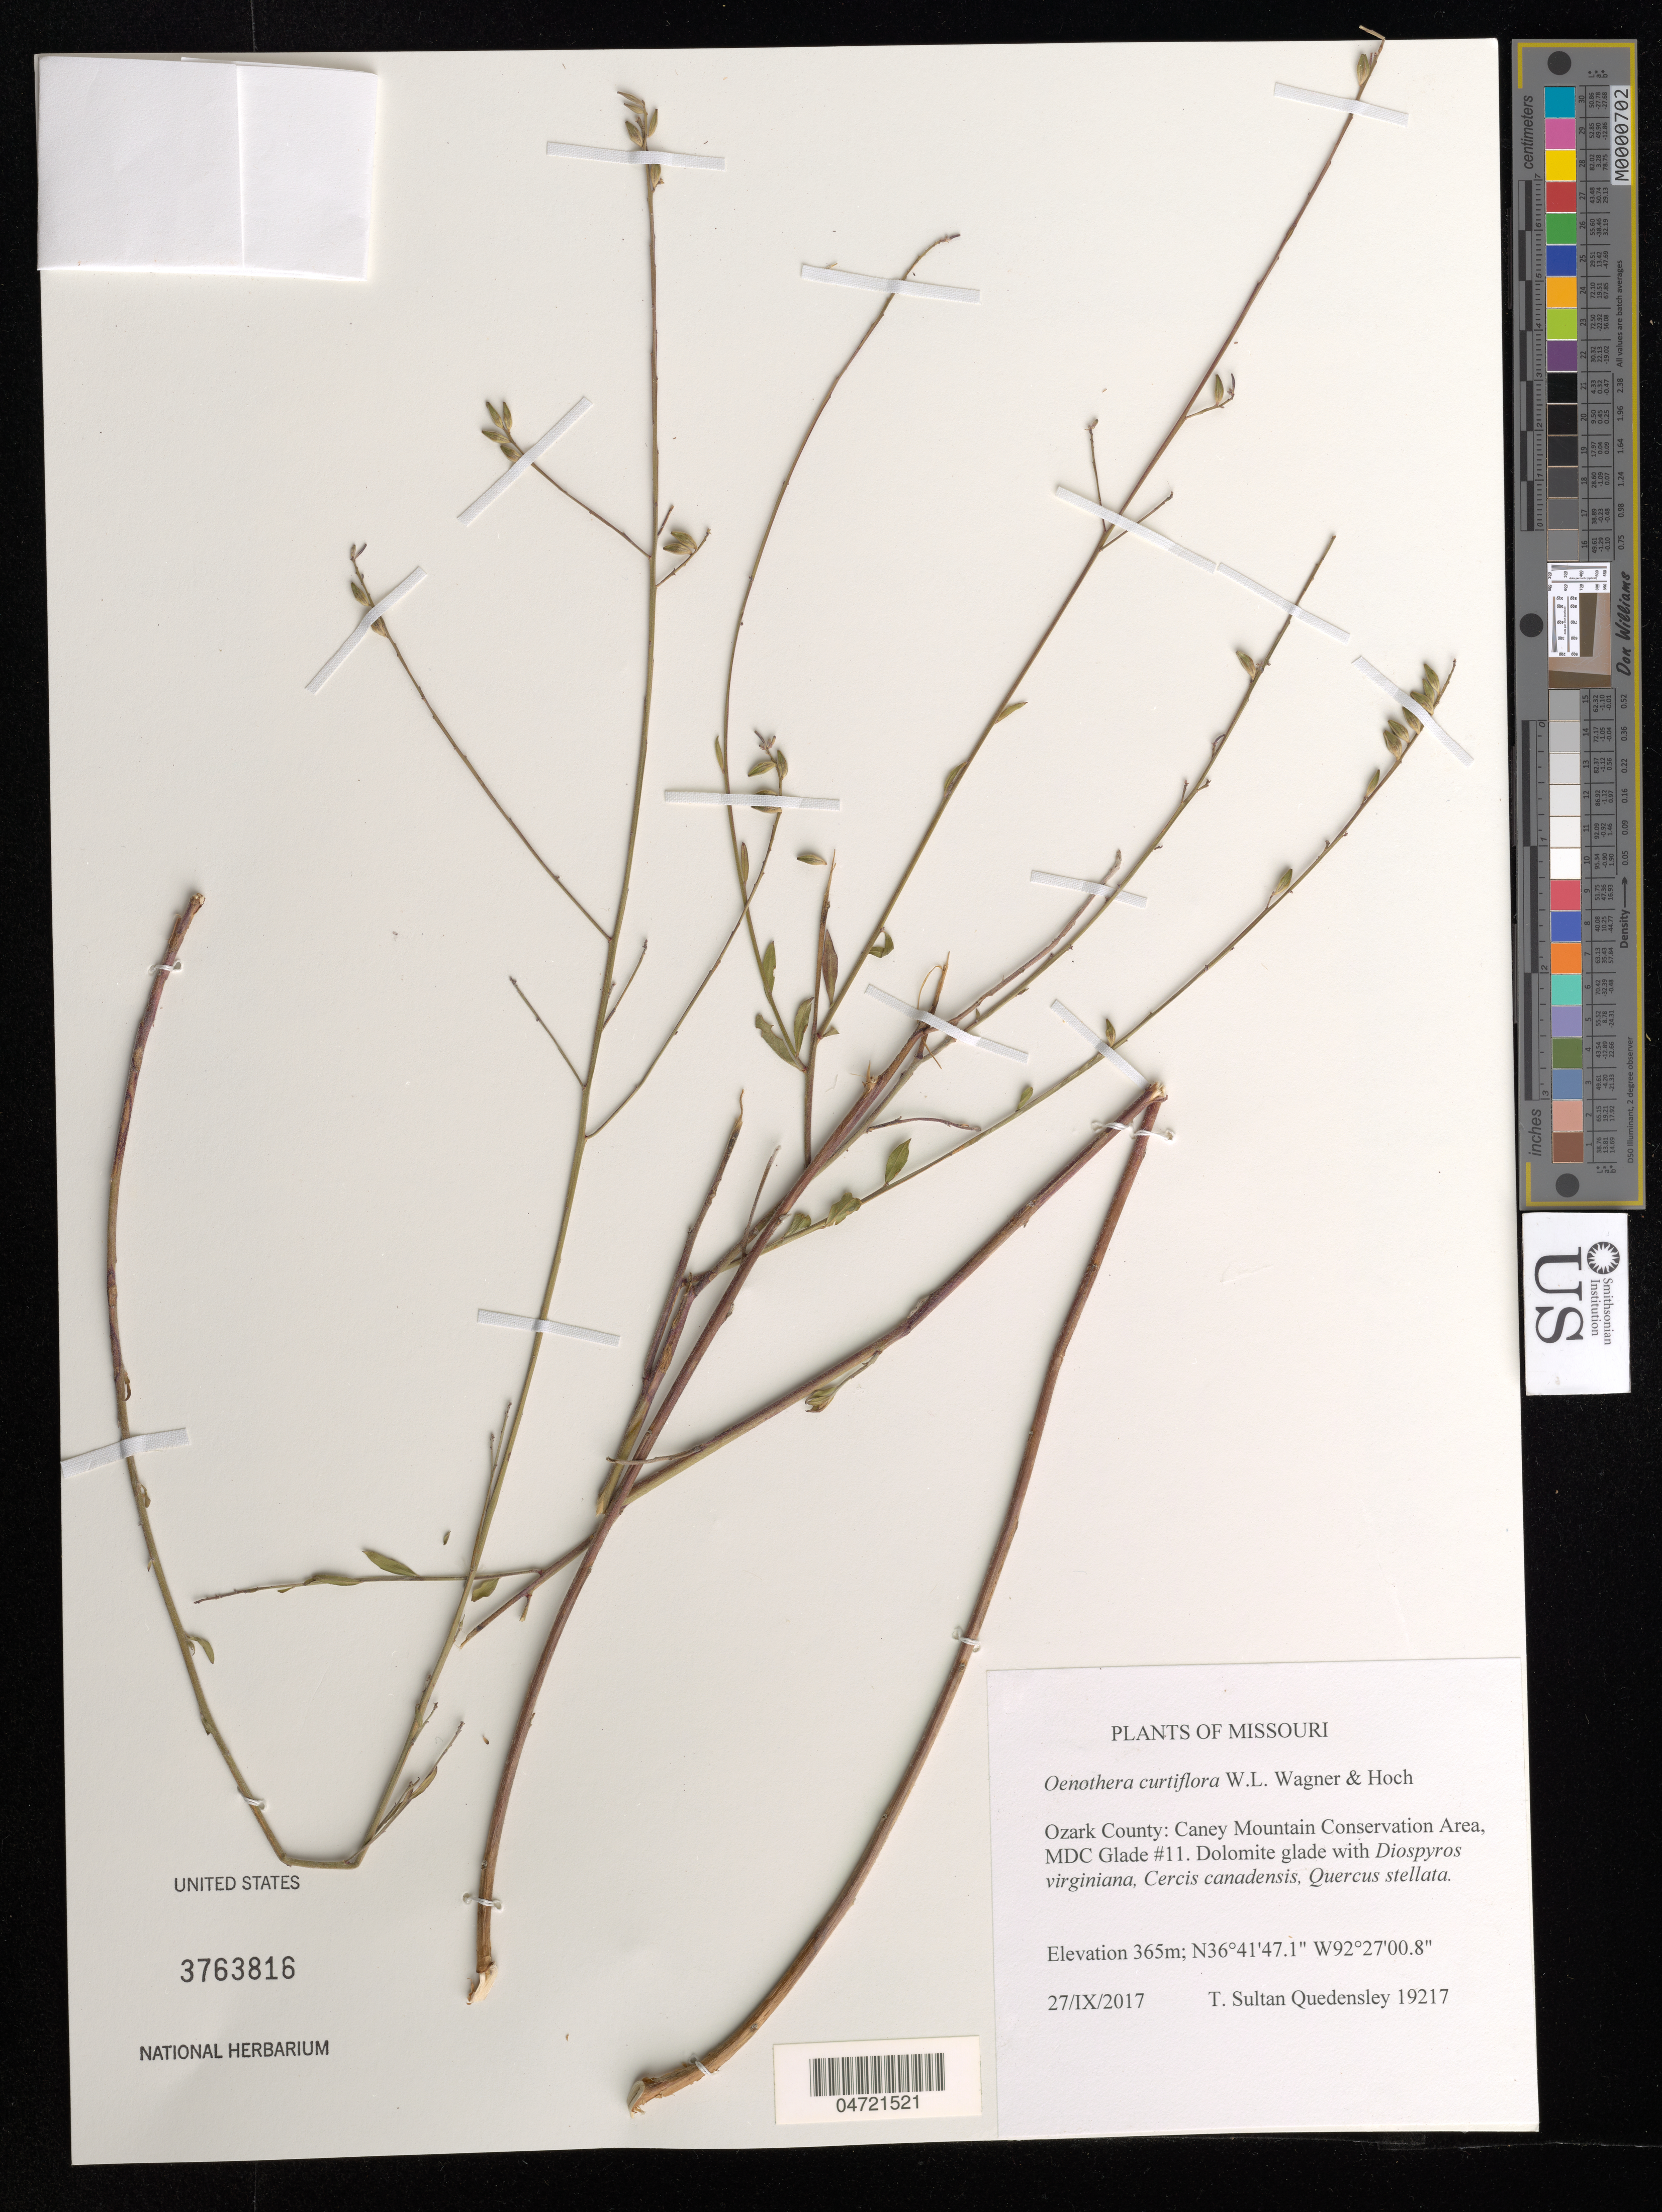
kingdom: Plantae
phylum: Tracheophyta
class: Magnoliopsida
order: Myrtales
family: Onagraceae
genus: Oenothera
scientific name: Oenothera curtiflora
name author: W.L. Wagner & Hoch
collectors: T. S. Quedensley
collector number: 19217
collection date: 2017-09-27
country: United States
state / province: Missouri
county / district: Ozark County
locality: Caney Mountain Conservation Area, MDC Clade #11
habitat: Dolomite glade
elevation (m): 365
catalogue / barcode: US 3763816